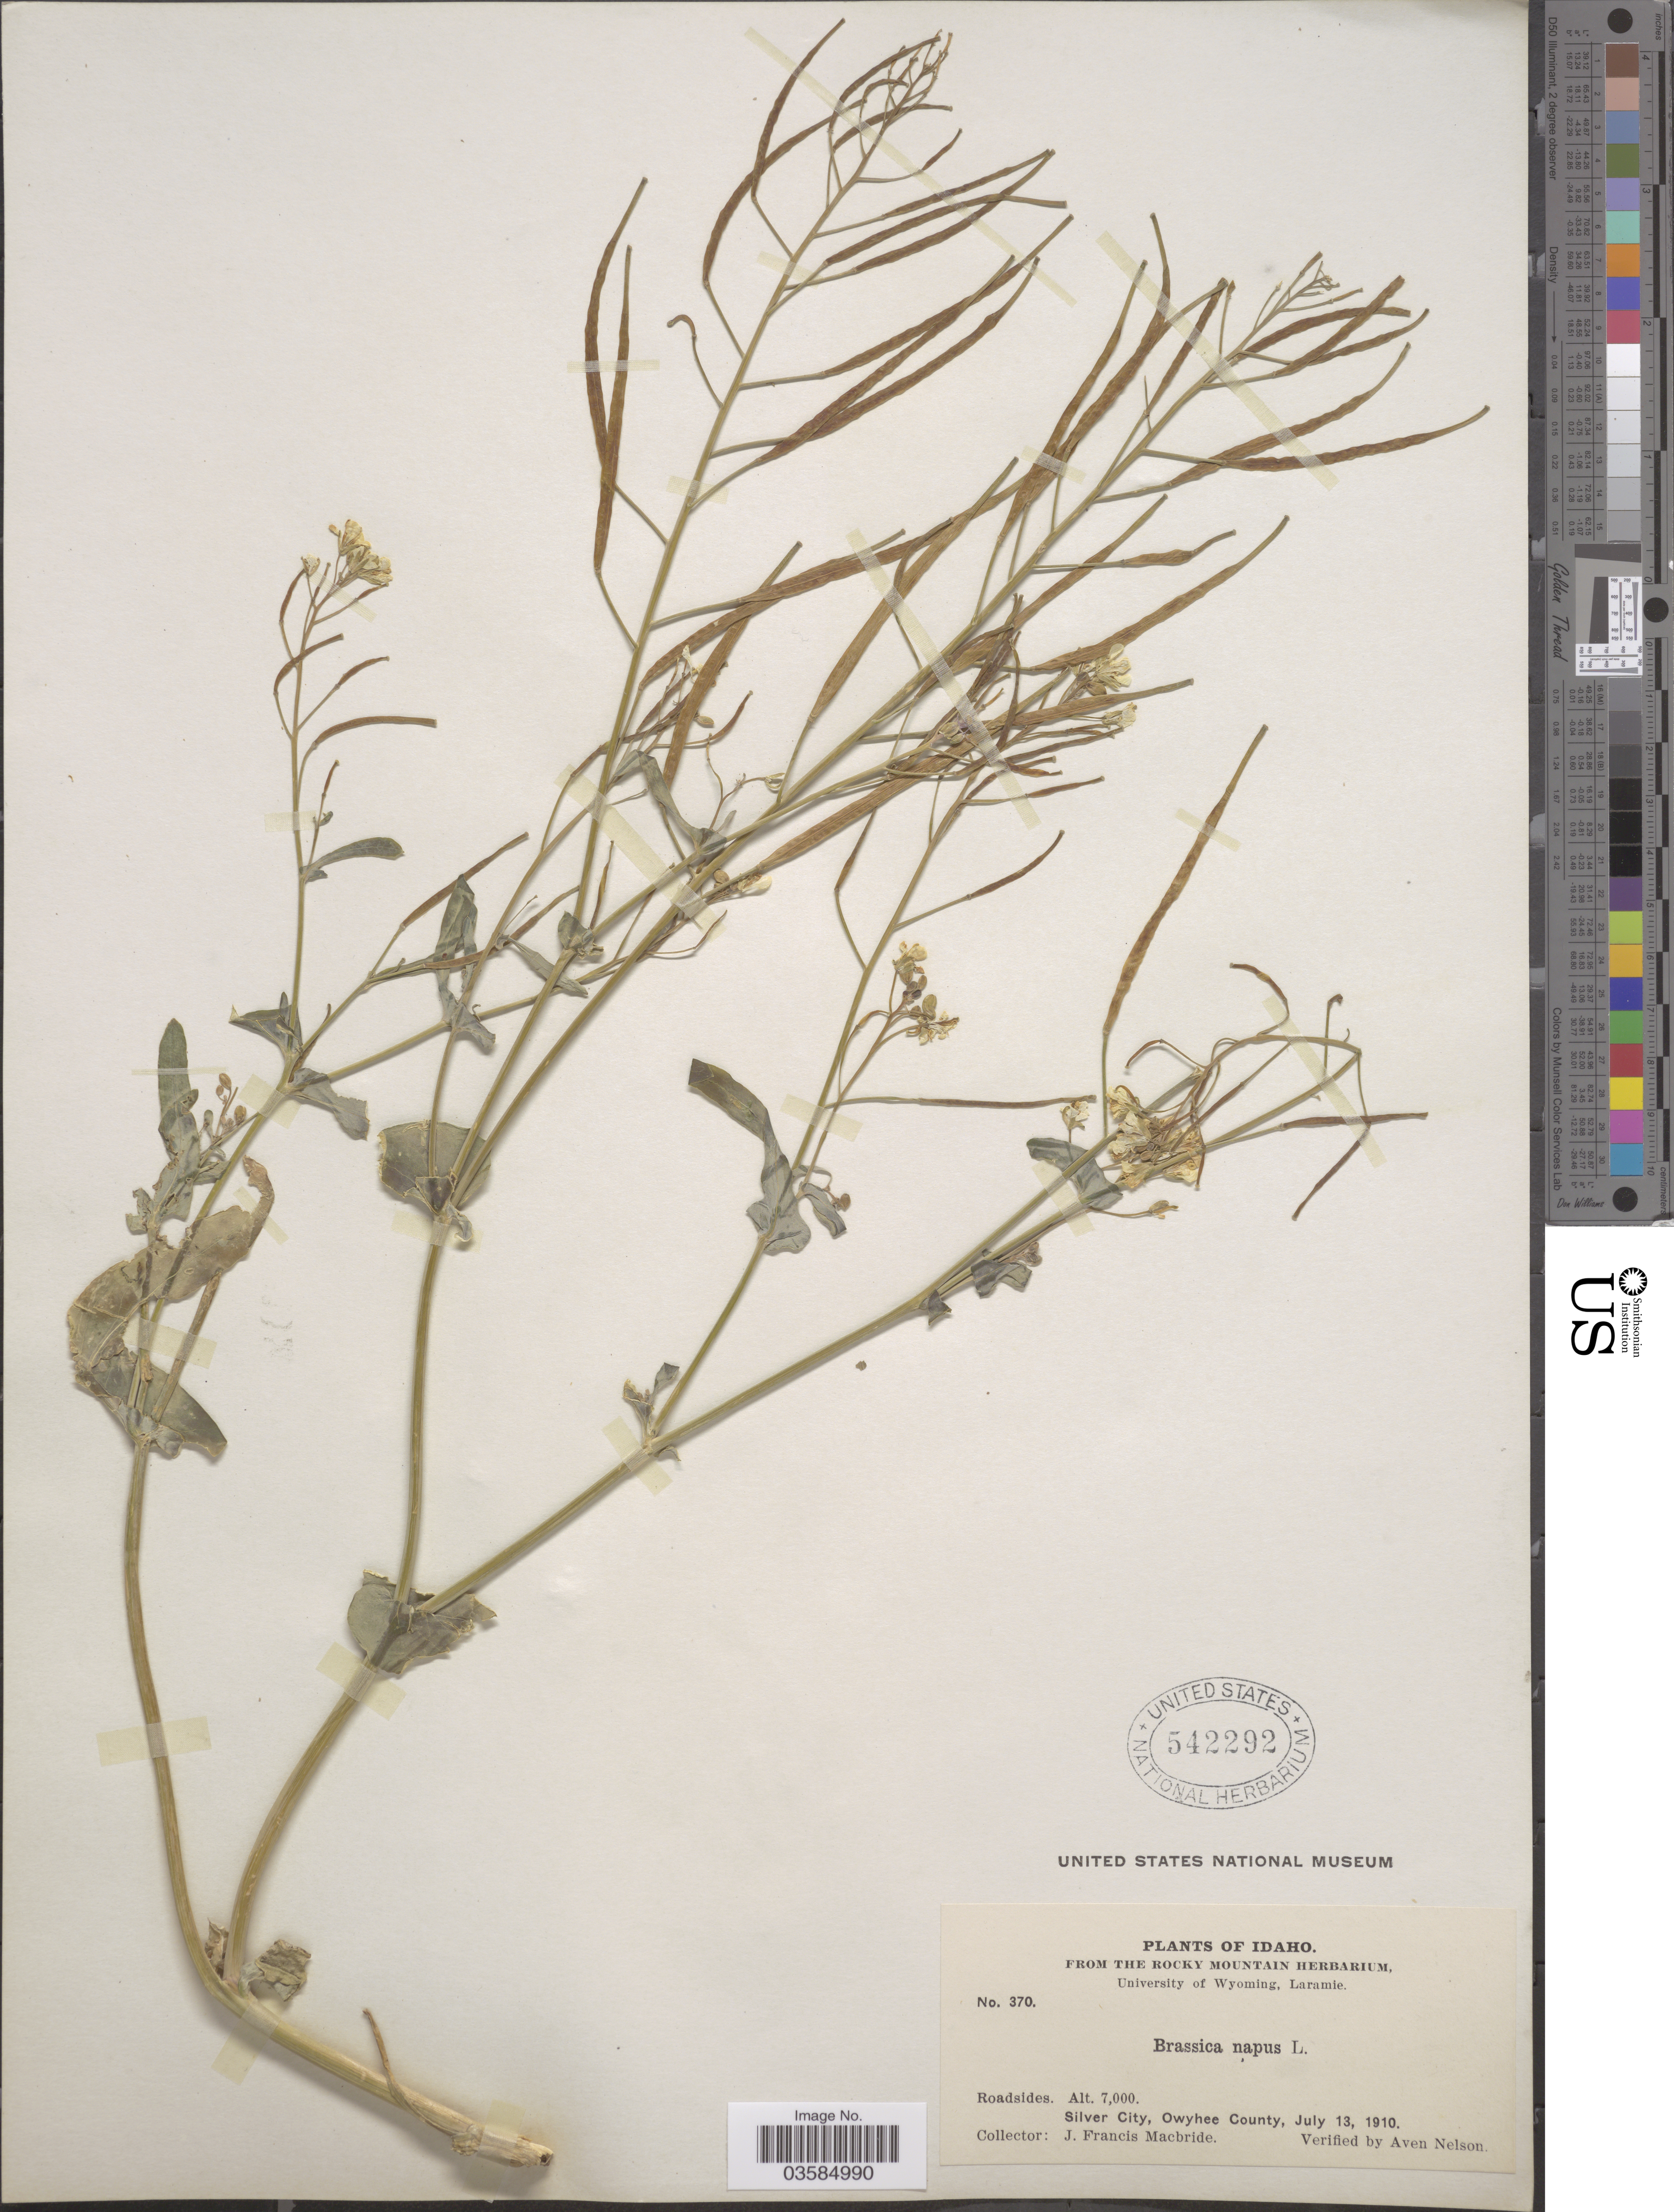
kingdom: Plantae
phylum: Tracheophyta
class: Magnoliopsida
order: Brassicales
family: Brassicaceae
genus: Brassica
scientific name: Brassica juncea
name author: (L.) Czern.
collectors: J. F. Macbride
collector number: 370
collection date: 1910-07-13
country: United States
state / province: Idaho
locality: Roadsides. Silver City, Owyhee County.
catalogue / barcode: US 542292